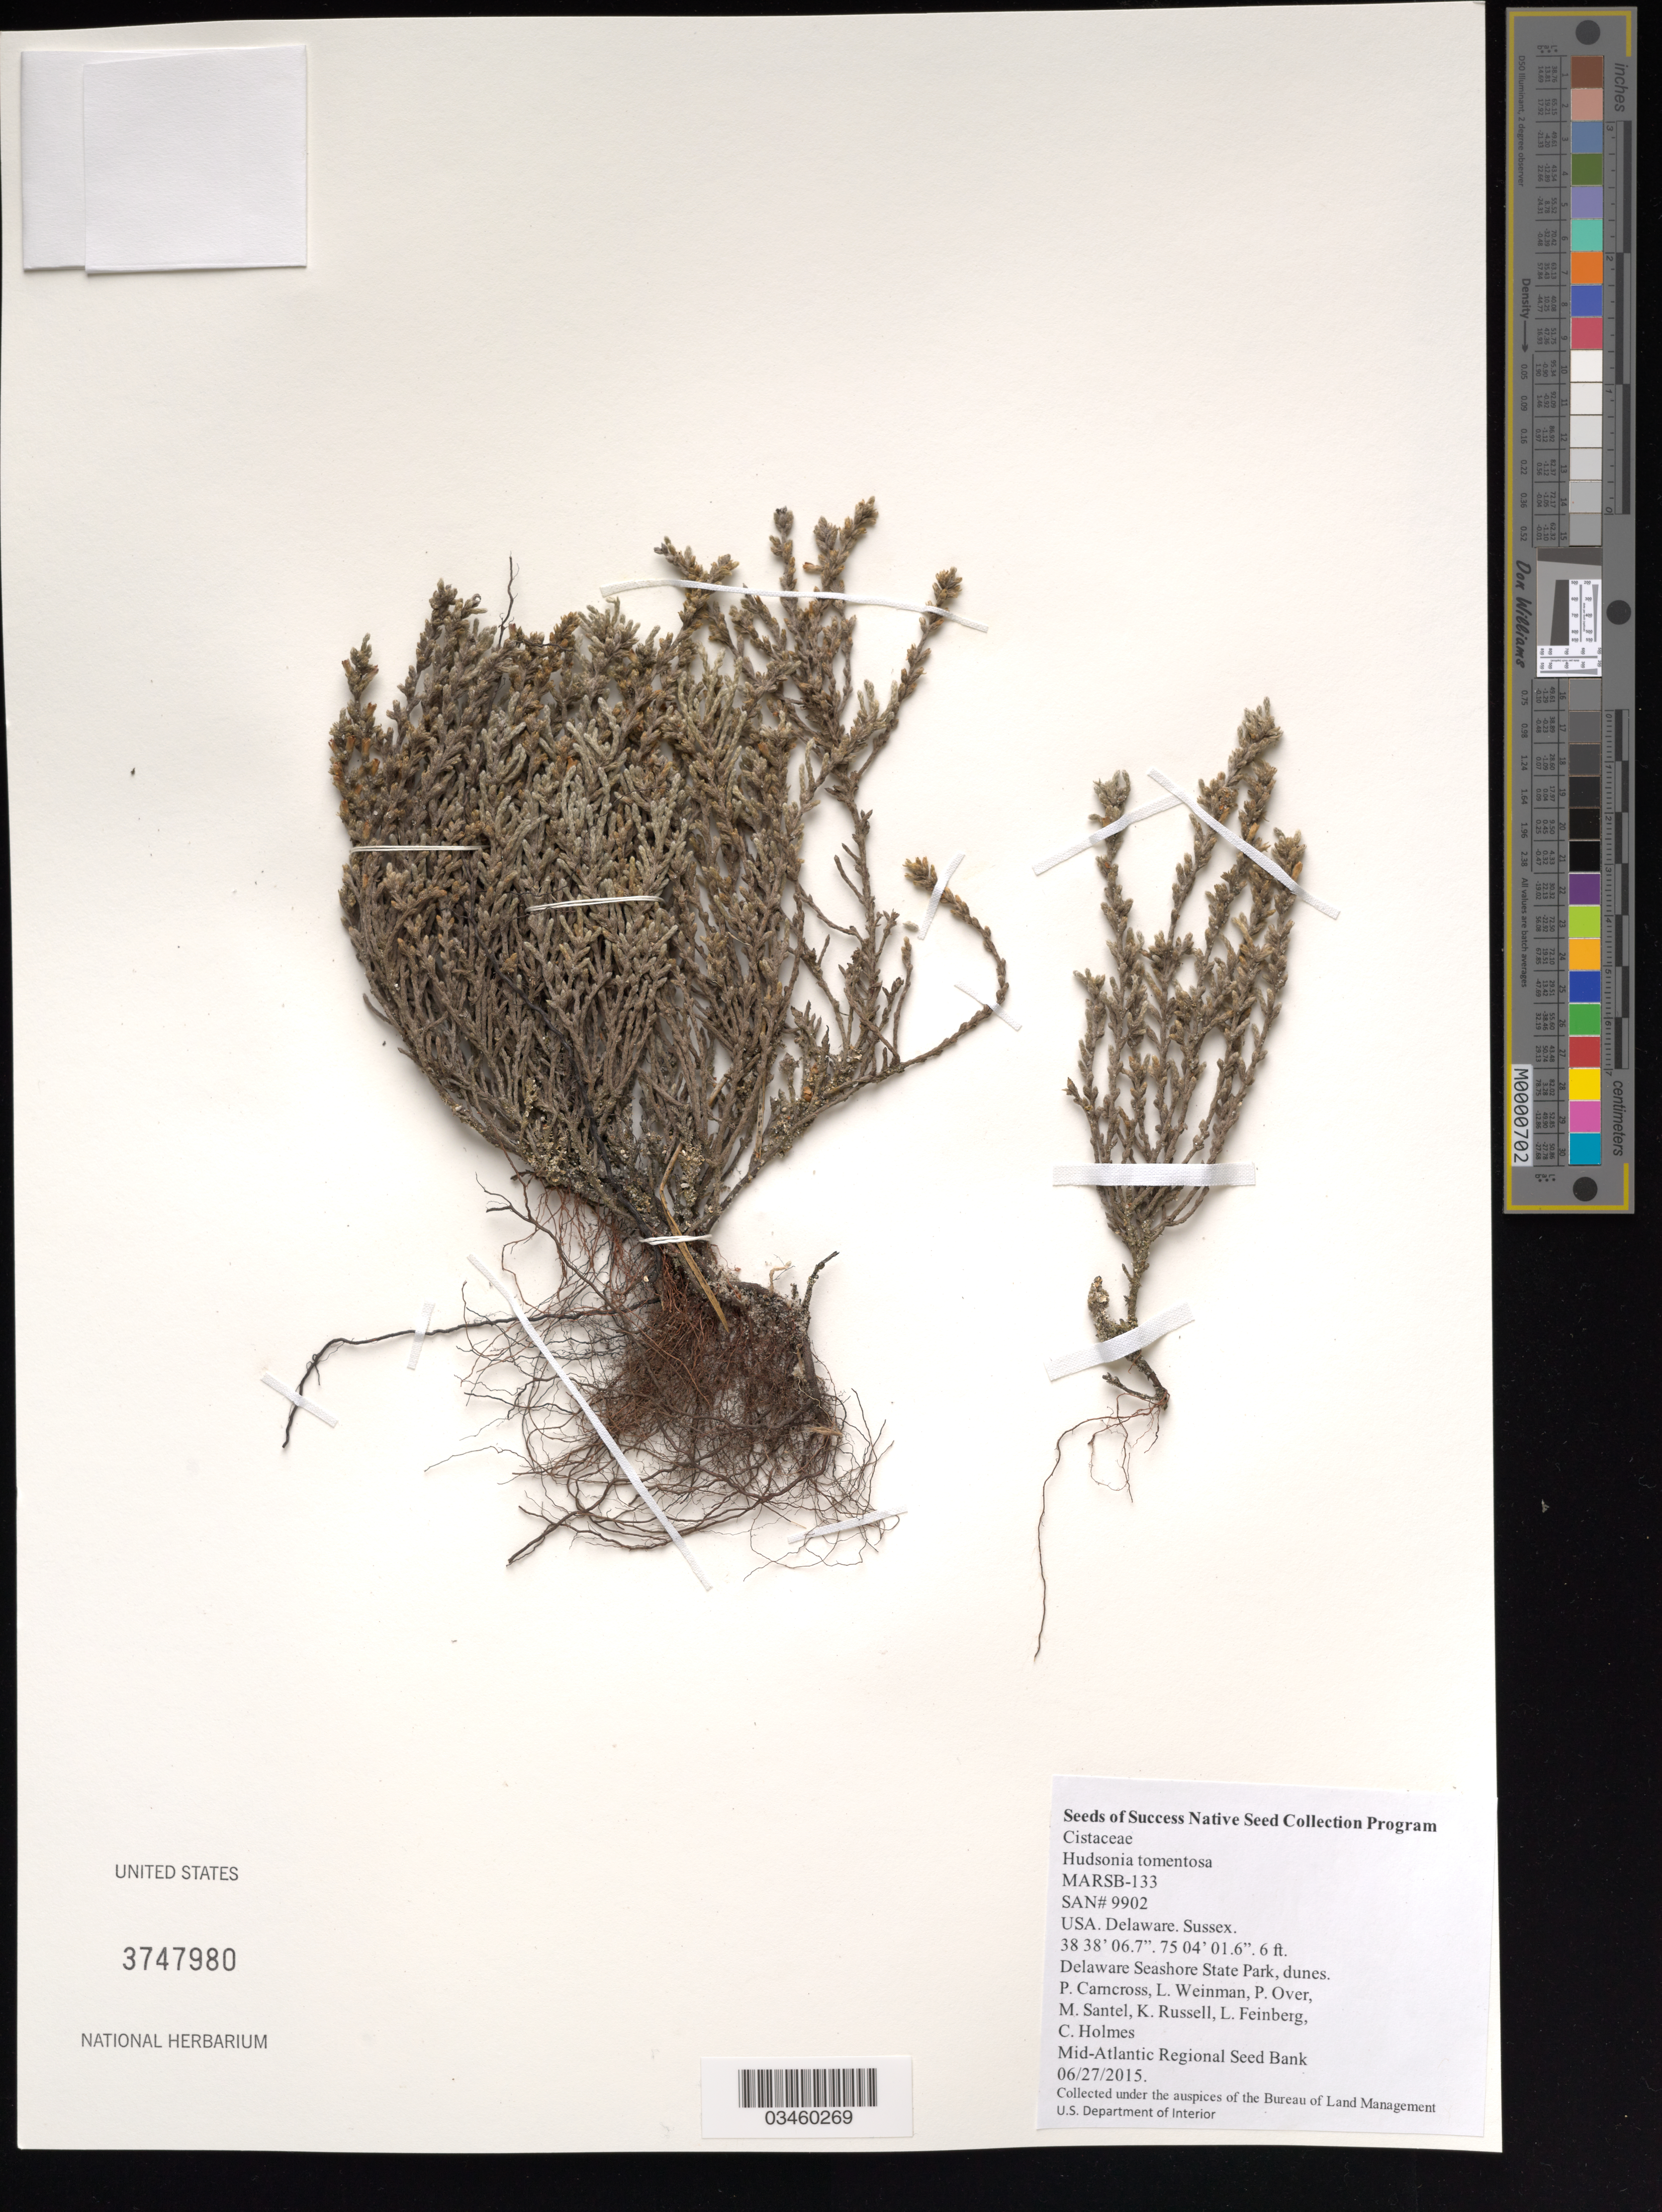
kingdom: Plantae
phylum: Tracheophyta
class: Magnoliopsida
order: Malvales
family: Cistaceae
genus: Hudsonia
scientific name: Hudsonia tomentosa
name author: Nutt.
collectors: P. Carncross, L. Weinman, P. Over, M. Santel, K. Russell, L. Feinberg & C. Holmes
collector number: MARSB-133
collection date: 2015-06-27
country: United States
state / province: Delaware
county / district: Sussex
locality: Delaware Seashore State Park, Dunes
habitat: Secondary dunes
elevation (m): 2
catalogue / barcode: US 3747980